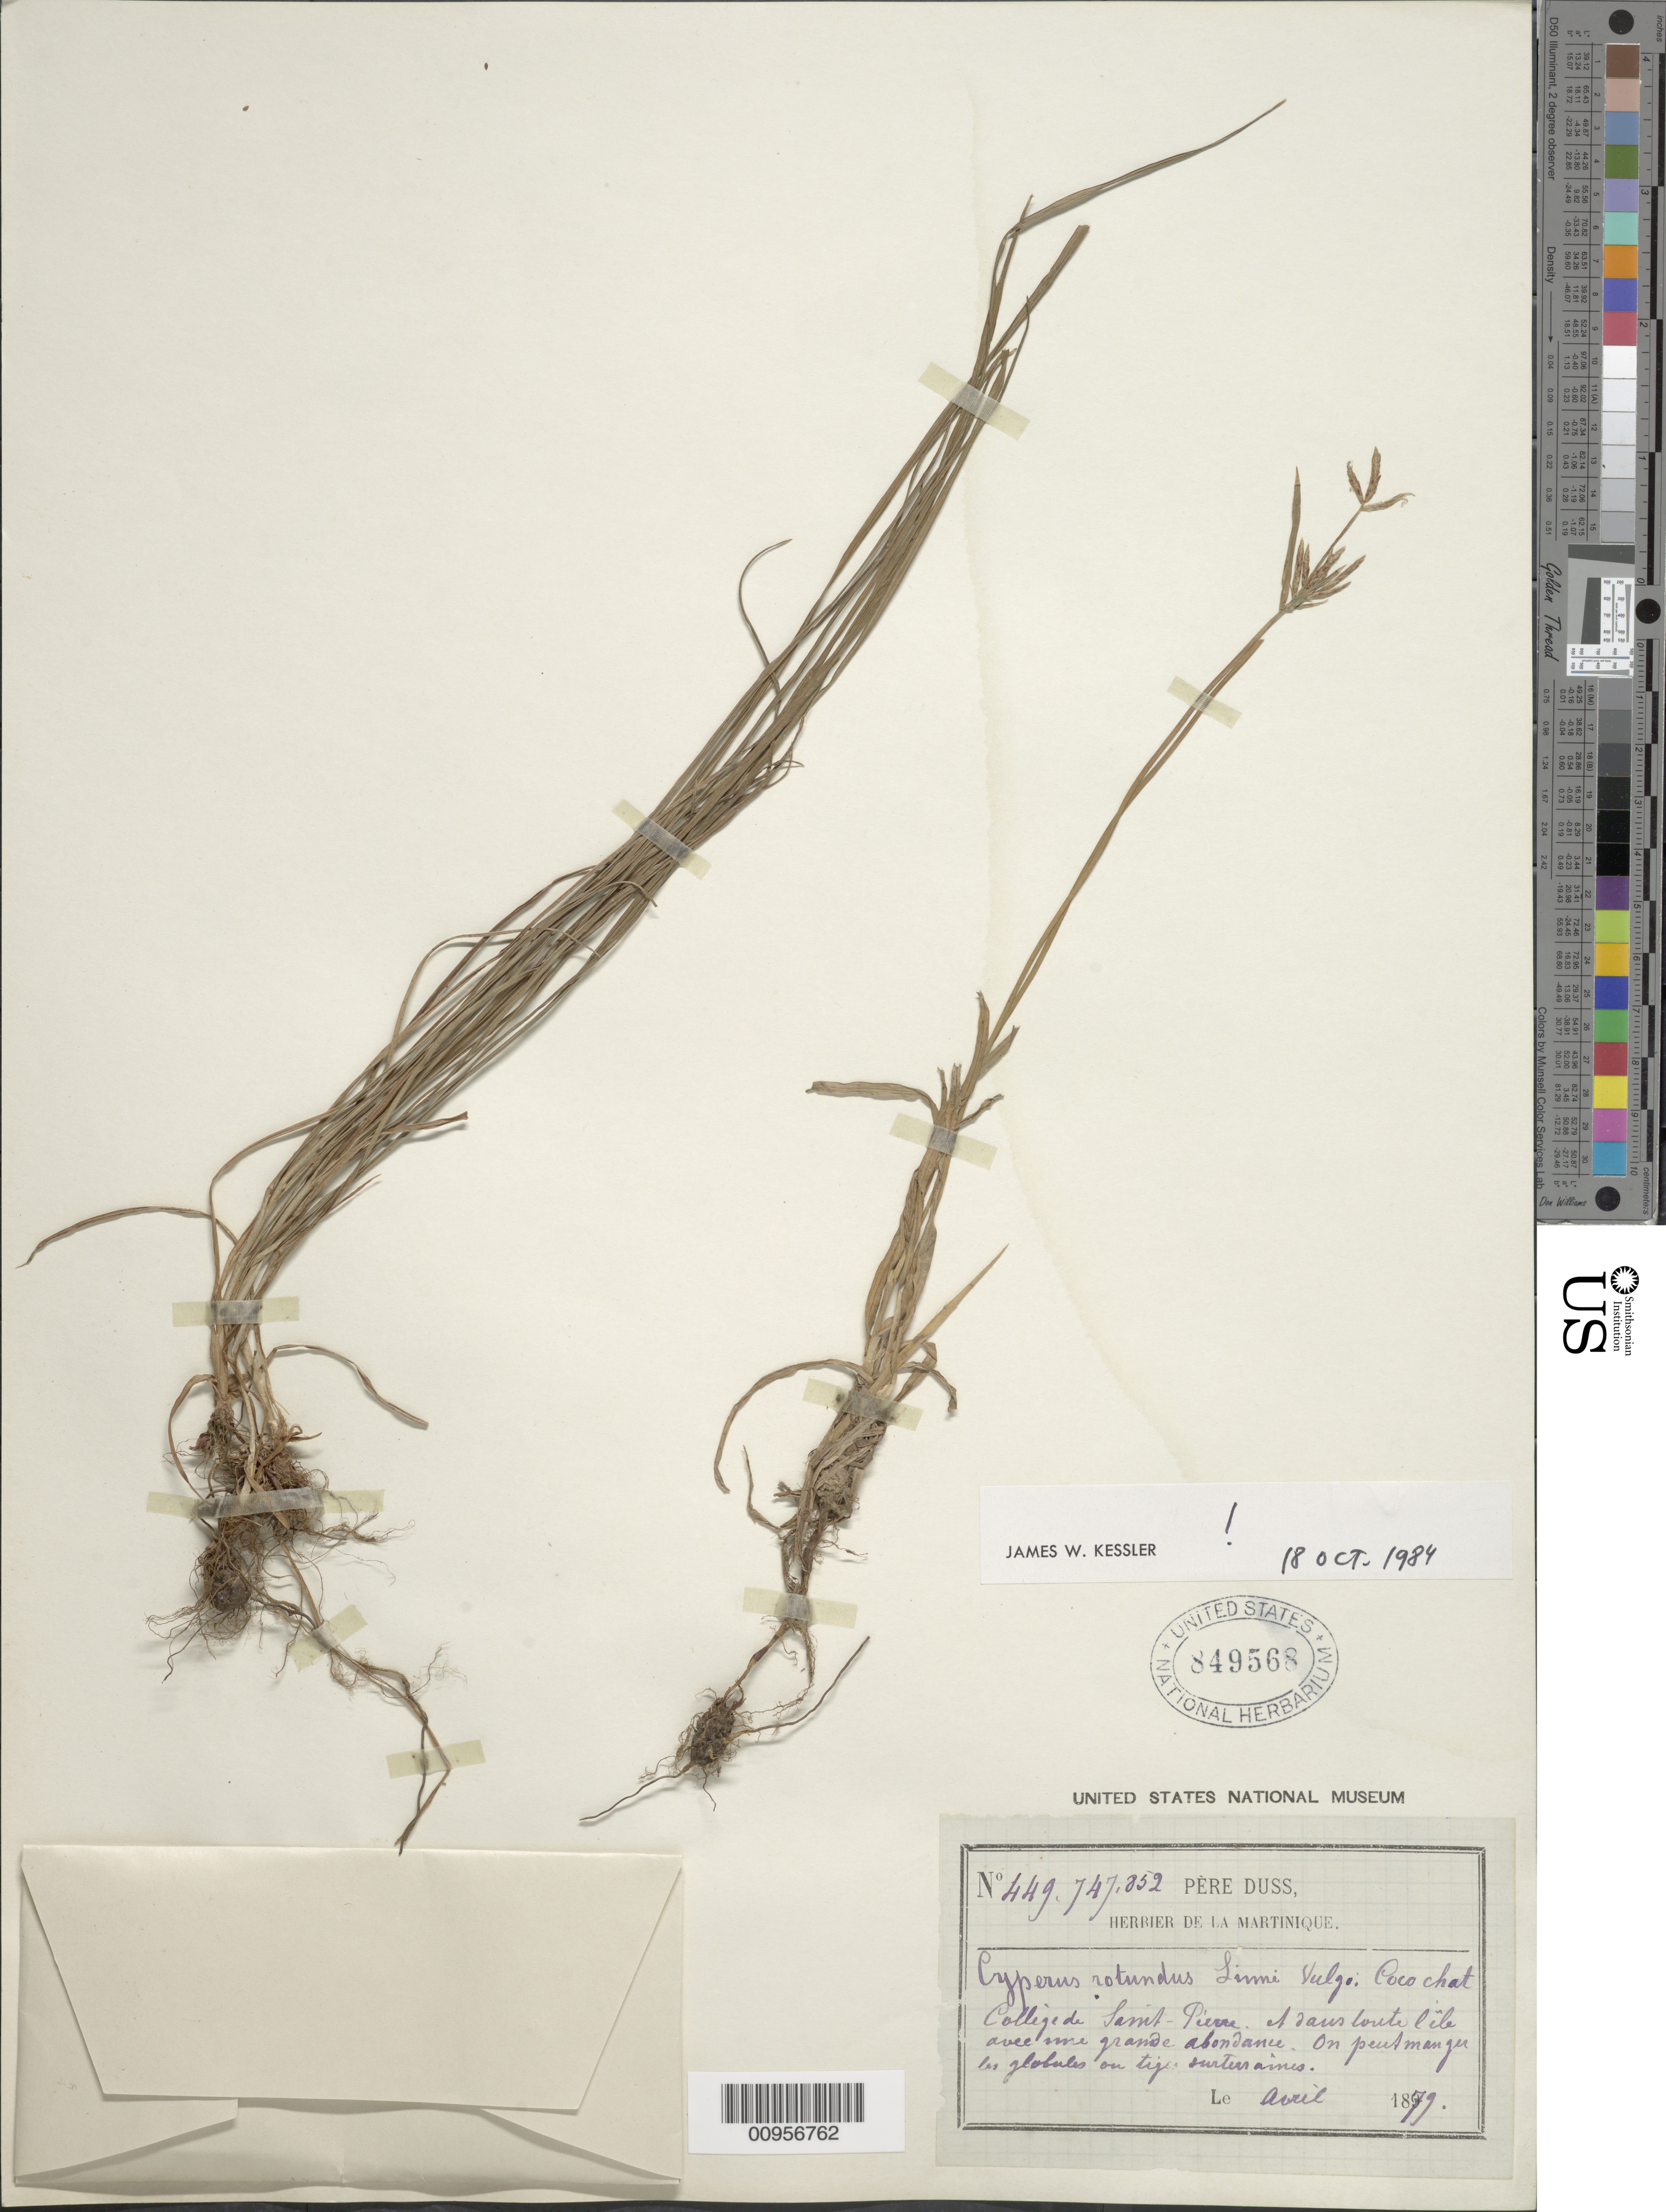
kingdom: Plantae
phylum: Tracheophyta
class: Liliopsida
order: Poales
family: Cyperaceae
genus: Cyperus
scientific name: Cyperus rotundus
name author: L.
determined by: Kessler, J. W.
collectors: Père Duss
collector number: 449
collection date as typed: Apr 1879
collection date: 1879-04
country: Martinique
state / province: Saint-Pierre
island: Martinique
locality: Collige de Saint-Pierre , et dans loute l'ile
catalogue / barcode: US 849568